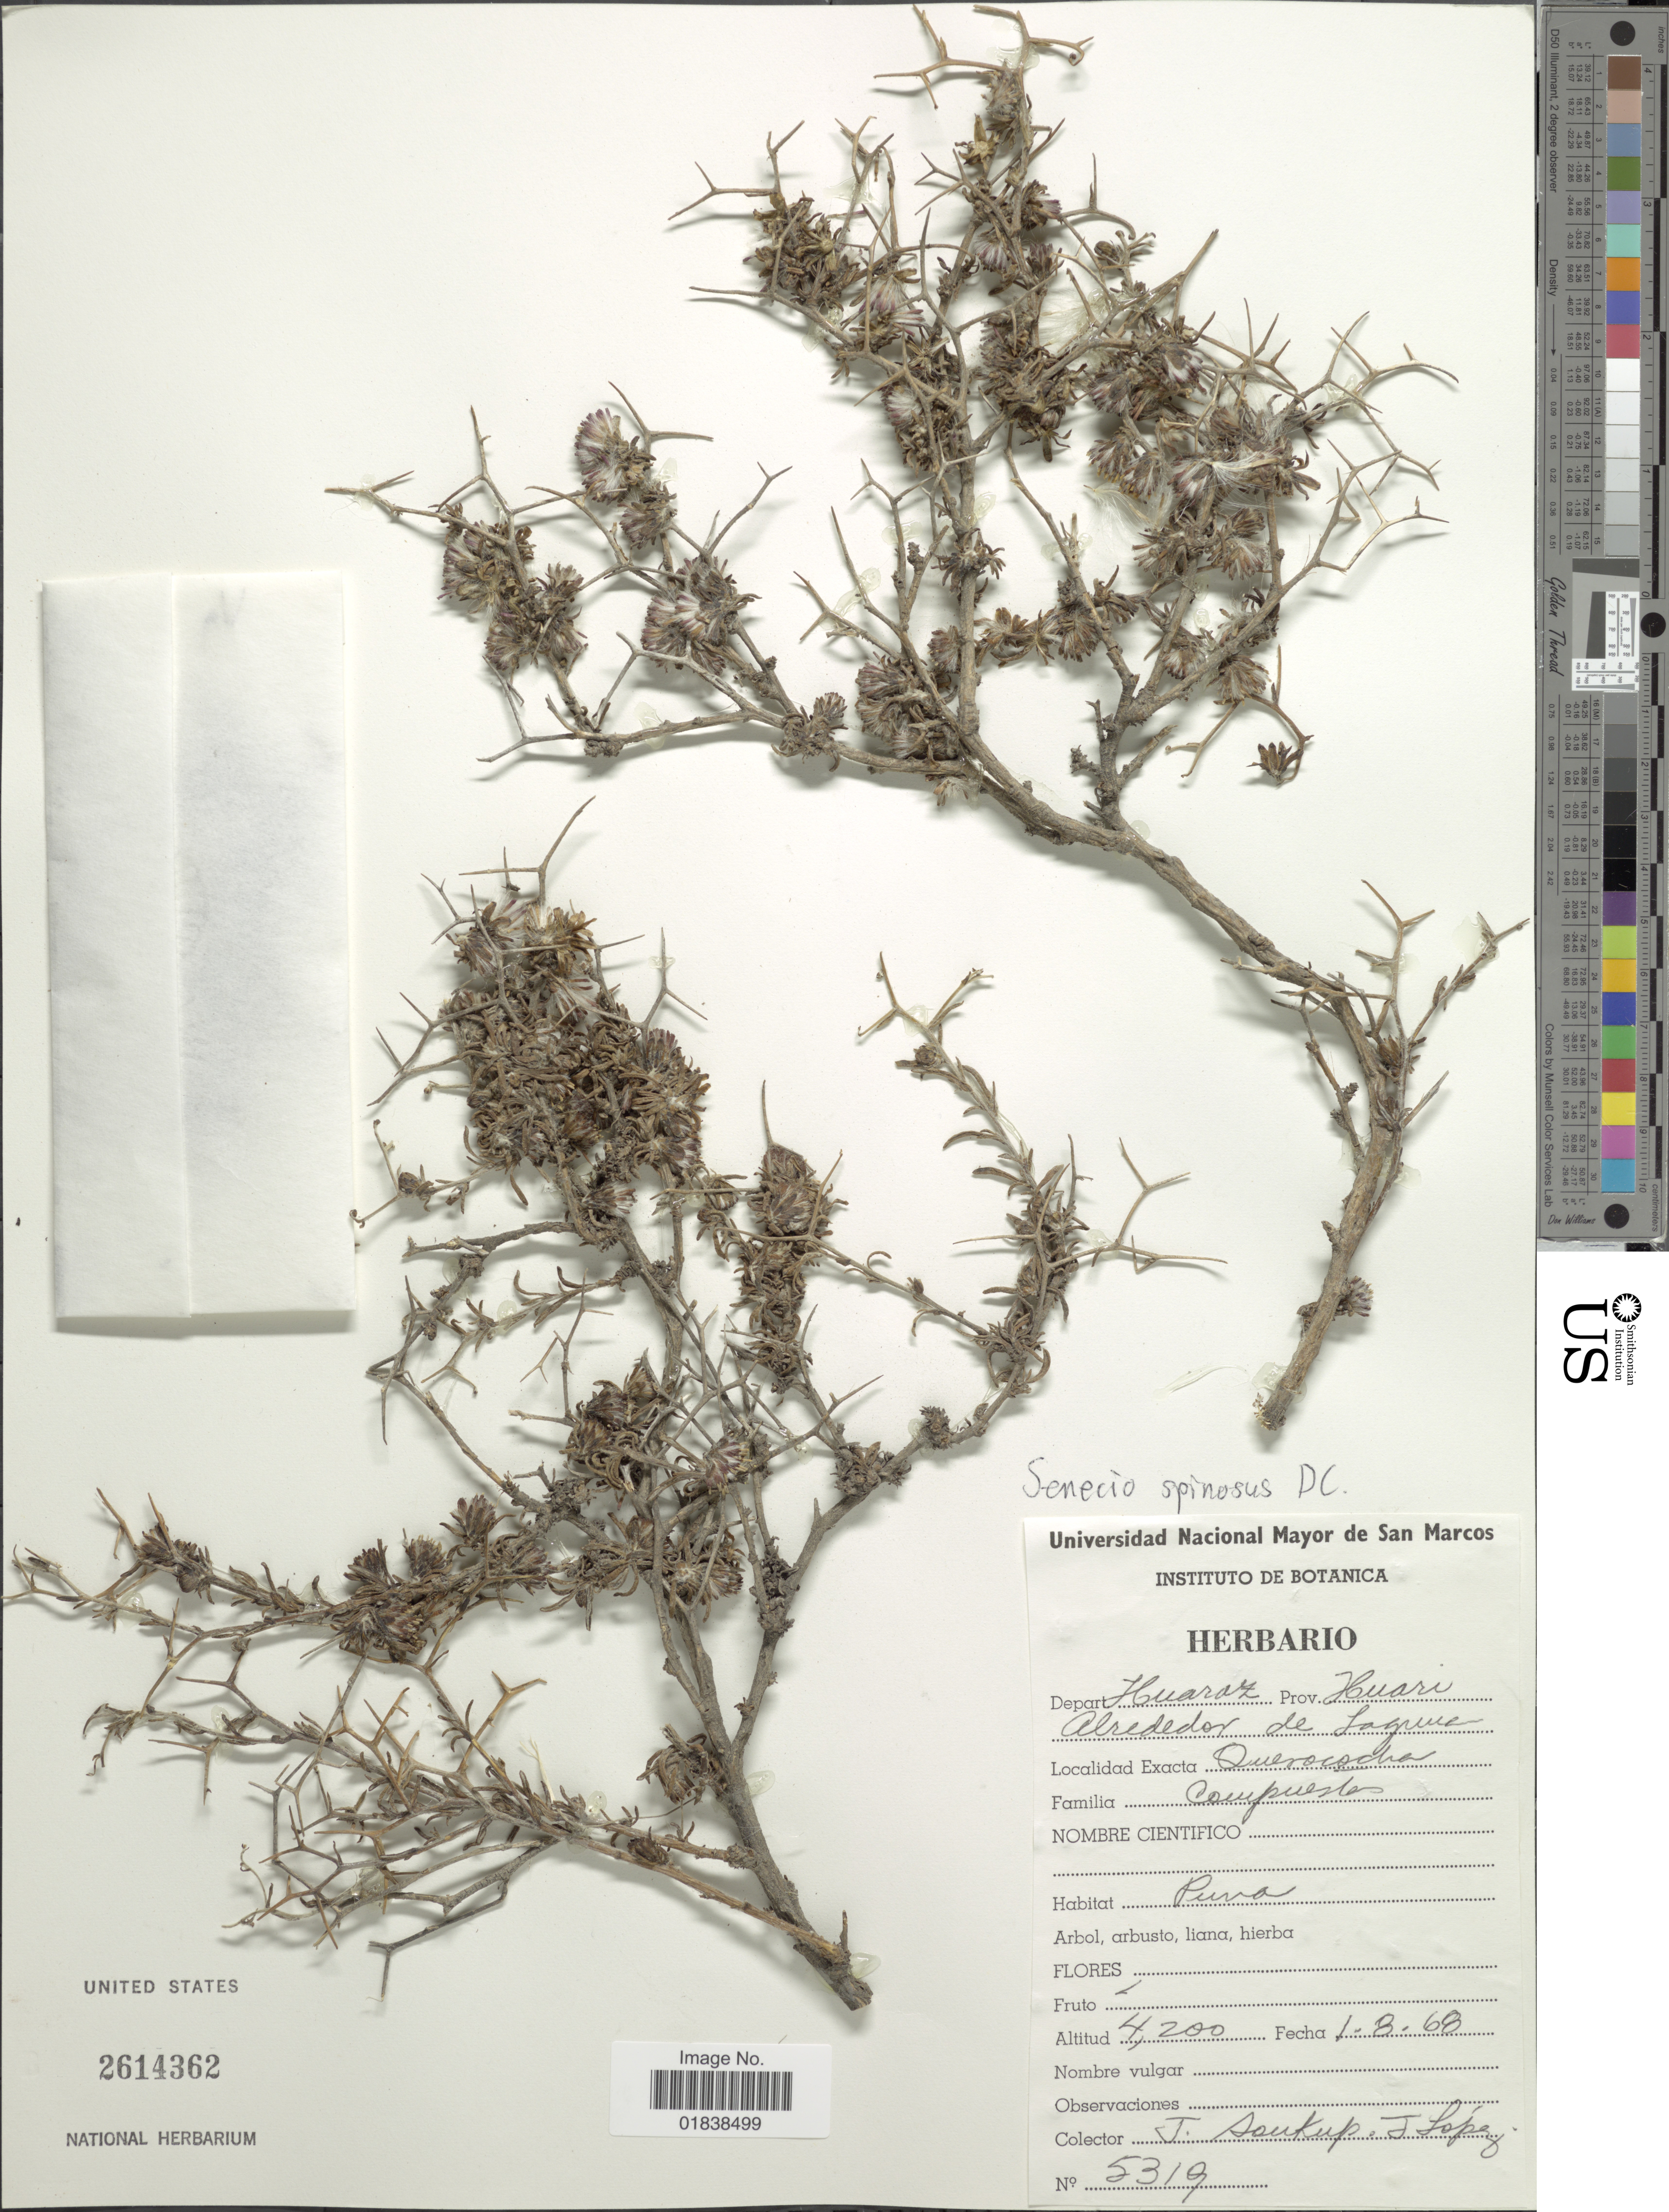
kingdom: Plantae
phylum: Tracheophyta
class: Magnoliopsida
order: Asterales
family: Asteraceae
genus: Senecio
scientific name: Senecio spinosus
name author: DC.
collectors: J. Soukup & J. Lopez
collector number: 5319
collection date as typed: Transcribed d/m/y: 1/8/68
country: Peru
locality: Depart. Huaraz, Prov. Huari, alrededor de Laguna, Querococha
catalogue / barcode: US 2614362